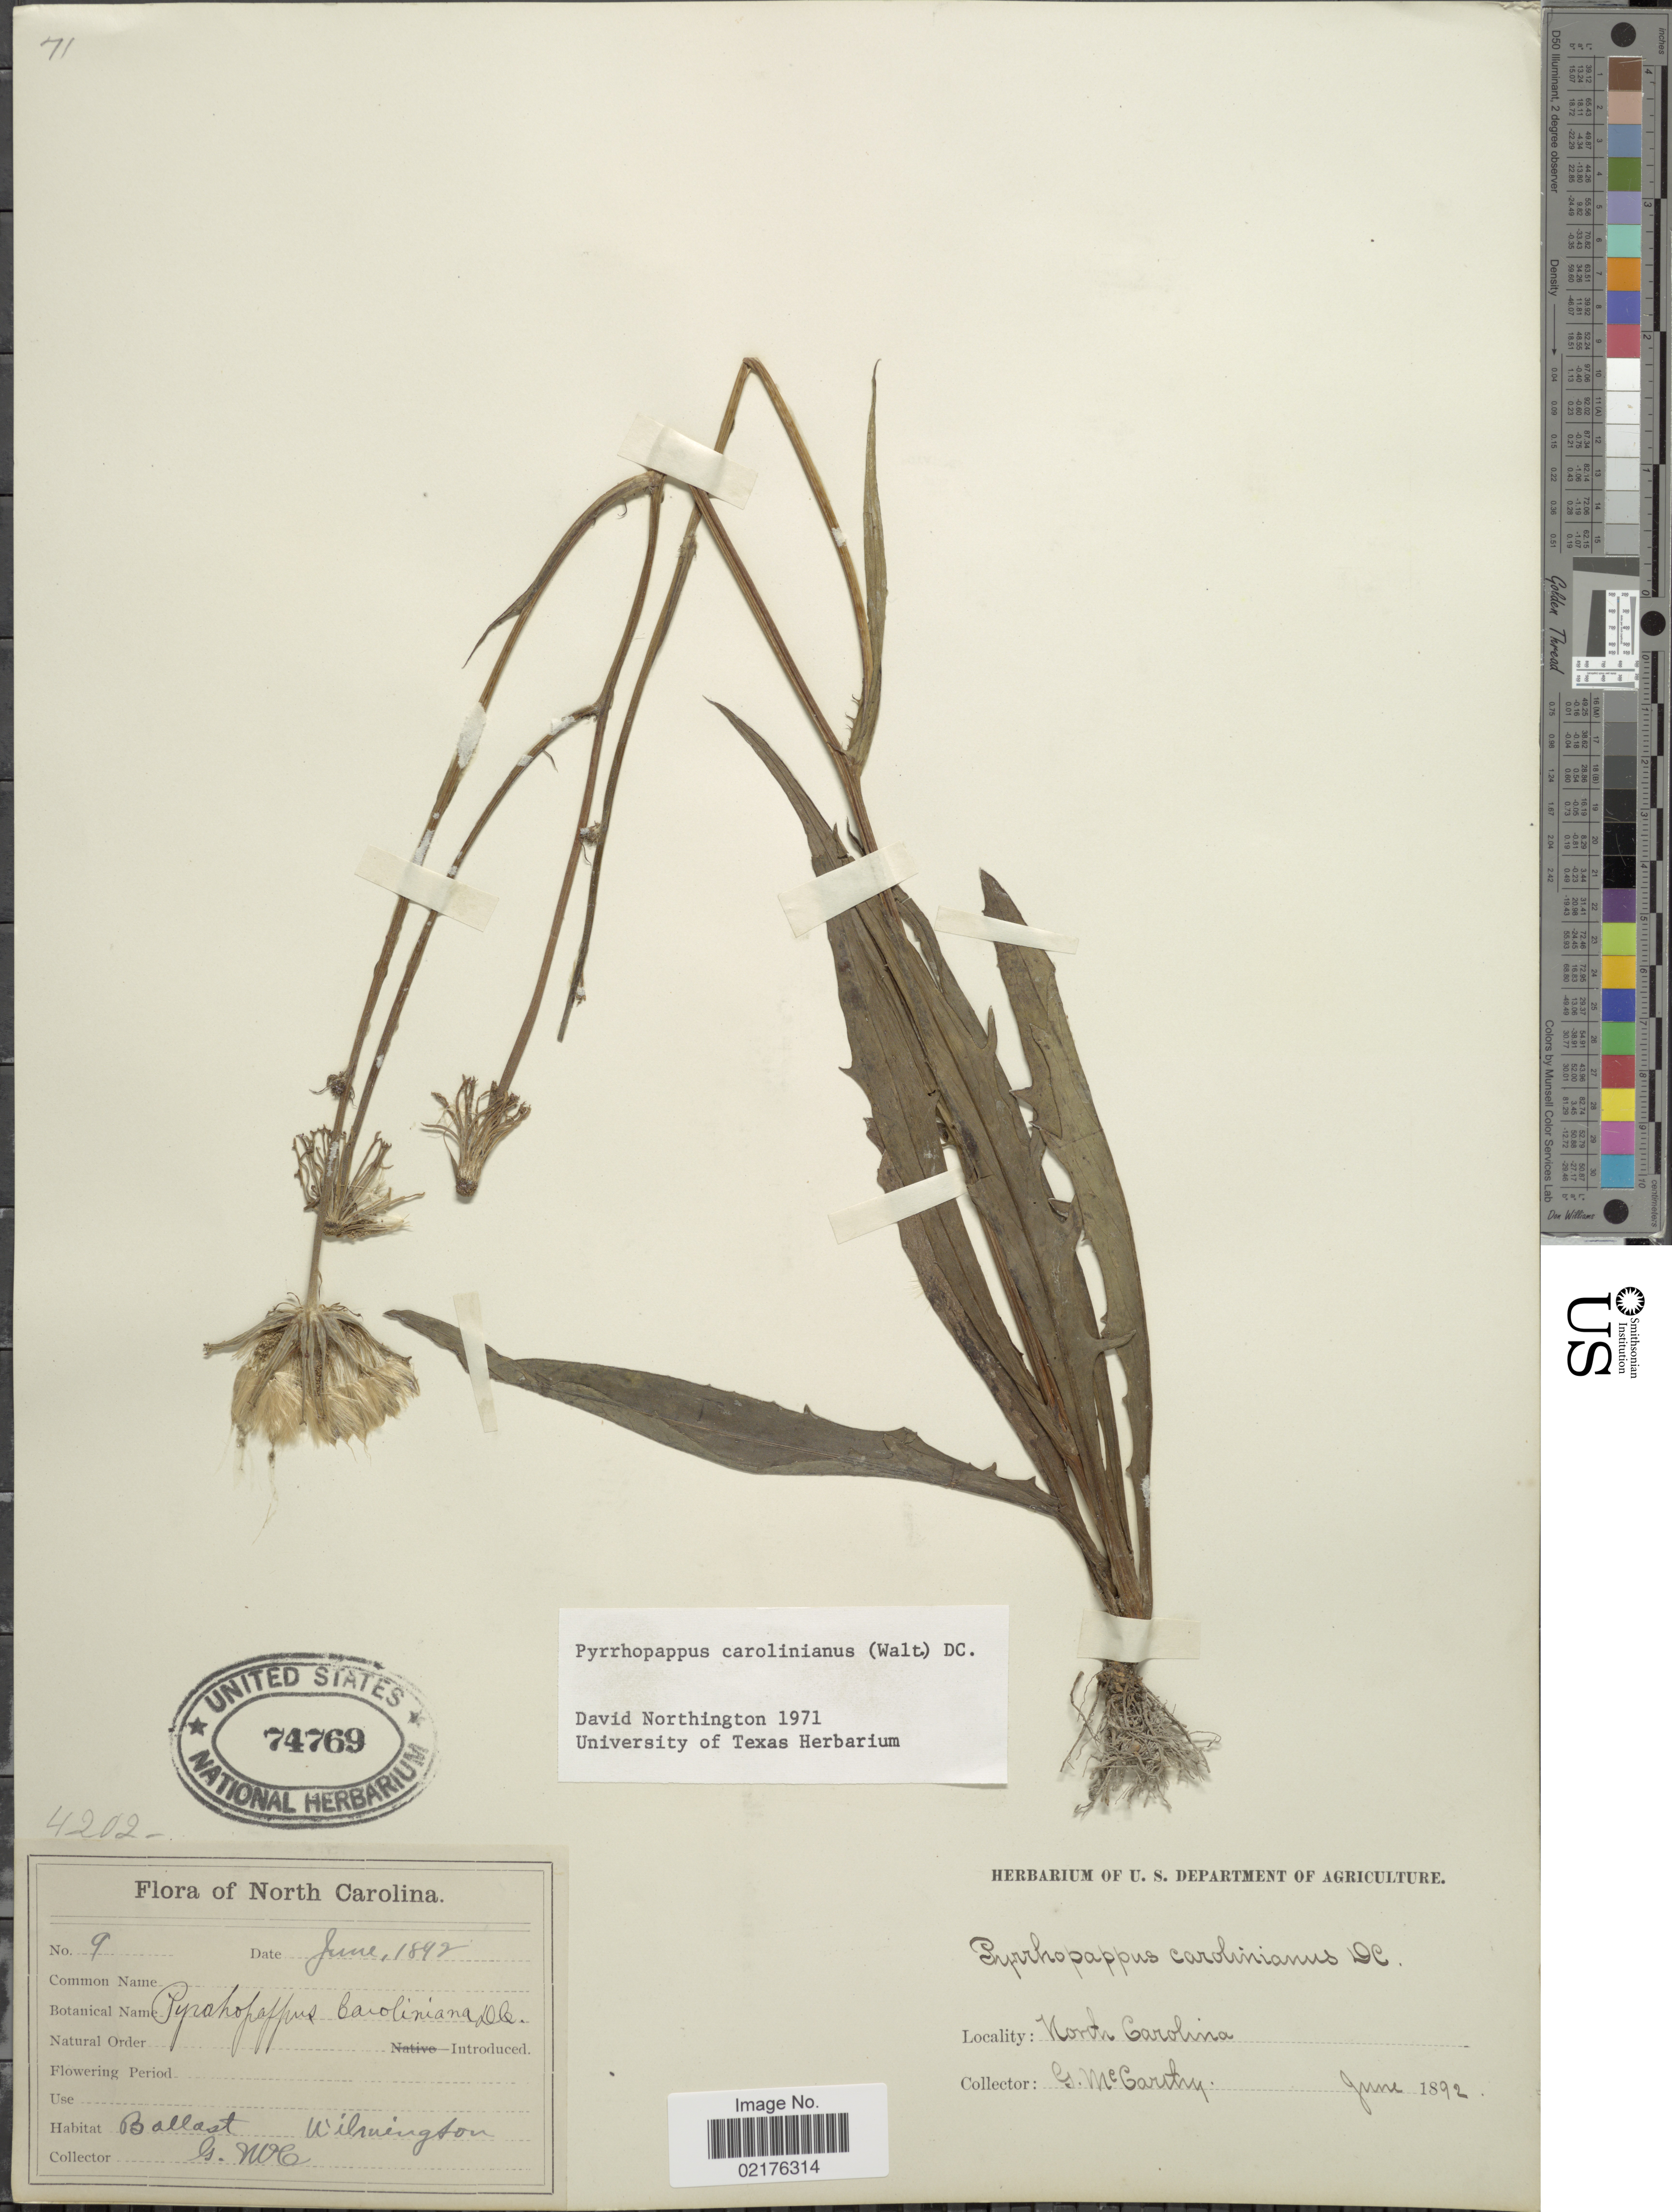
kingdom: Plantae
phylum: Tracheophyta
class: Magnoliopsida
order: Asterales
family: Asteraceae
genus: Pyrrhopappus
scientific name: Pyrrhopappus carolinianus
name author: (Walter) DC.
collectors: G. McCarthy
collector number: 9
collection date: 1892-06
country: United States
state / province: North Carolina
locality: Ballast Wilmington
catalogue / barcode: US 74769